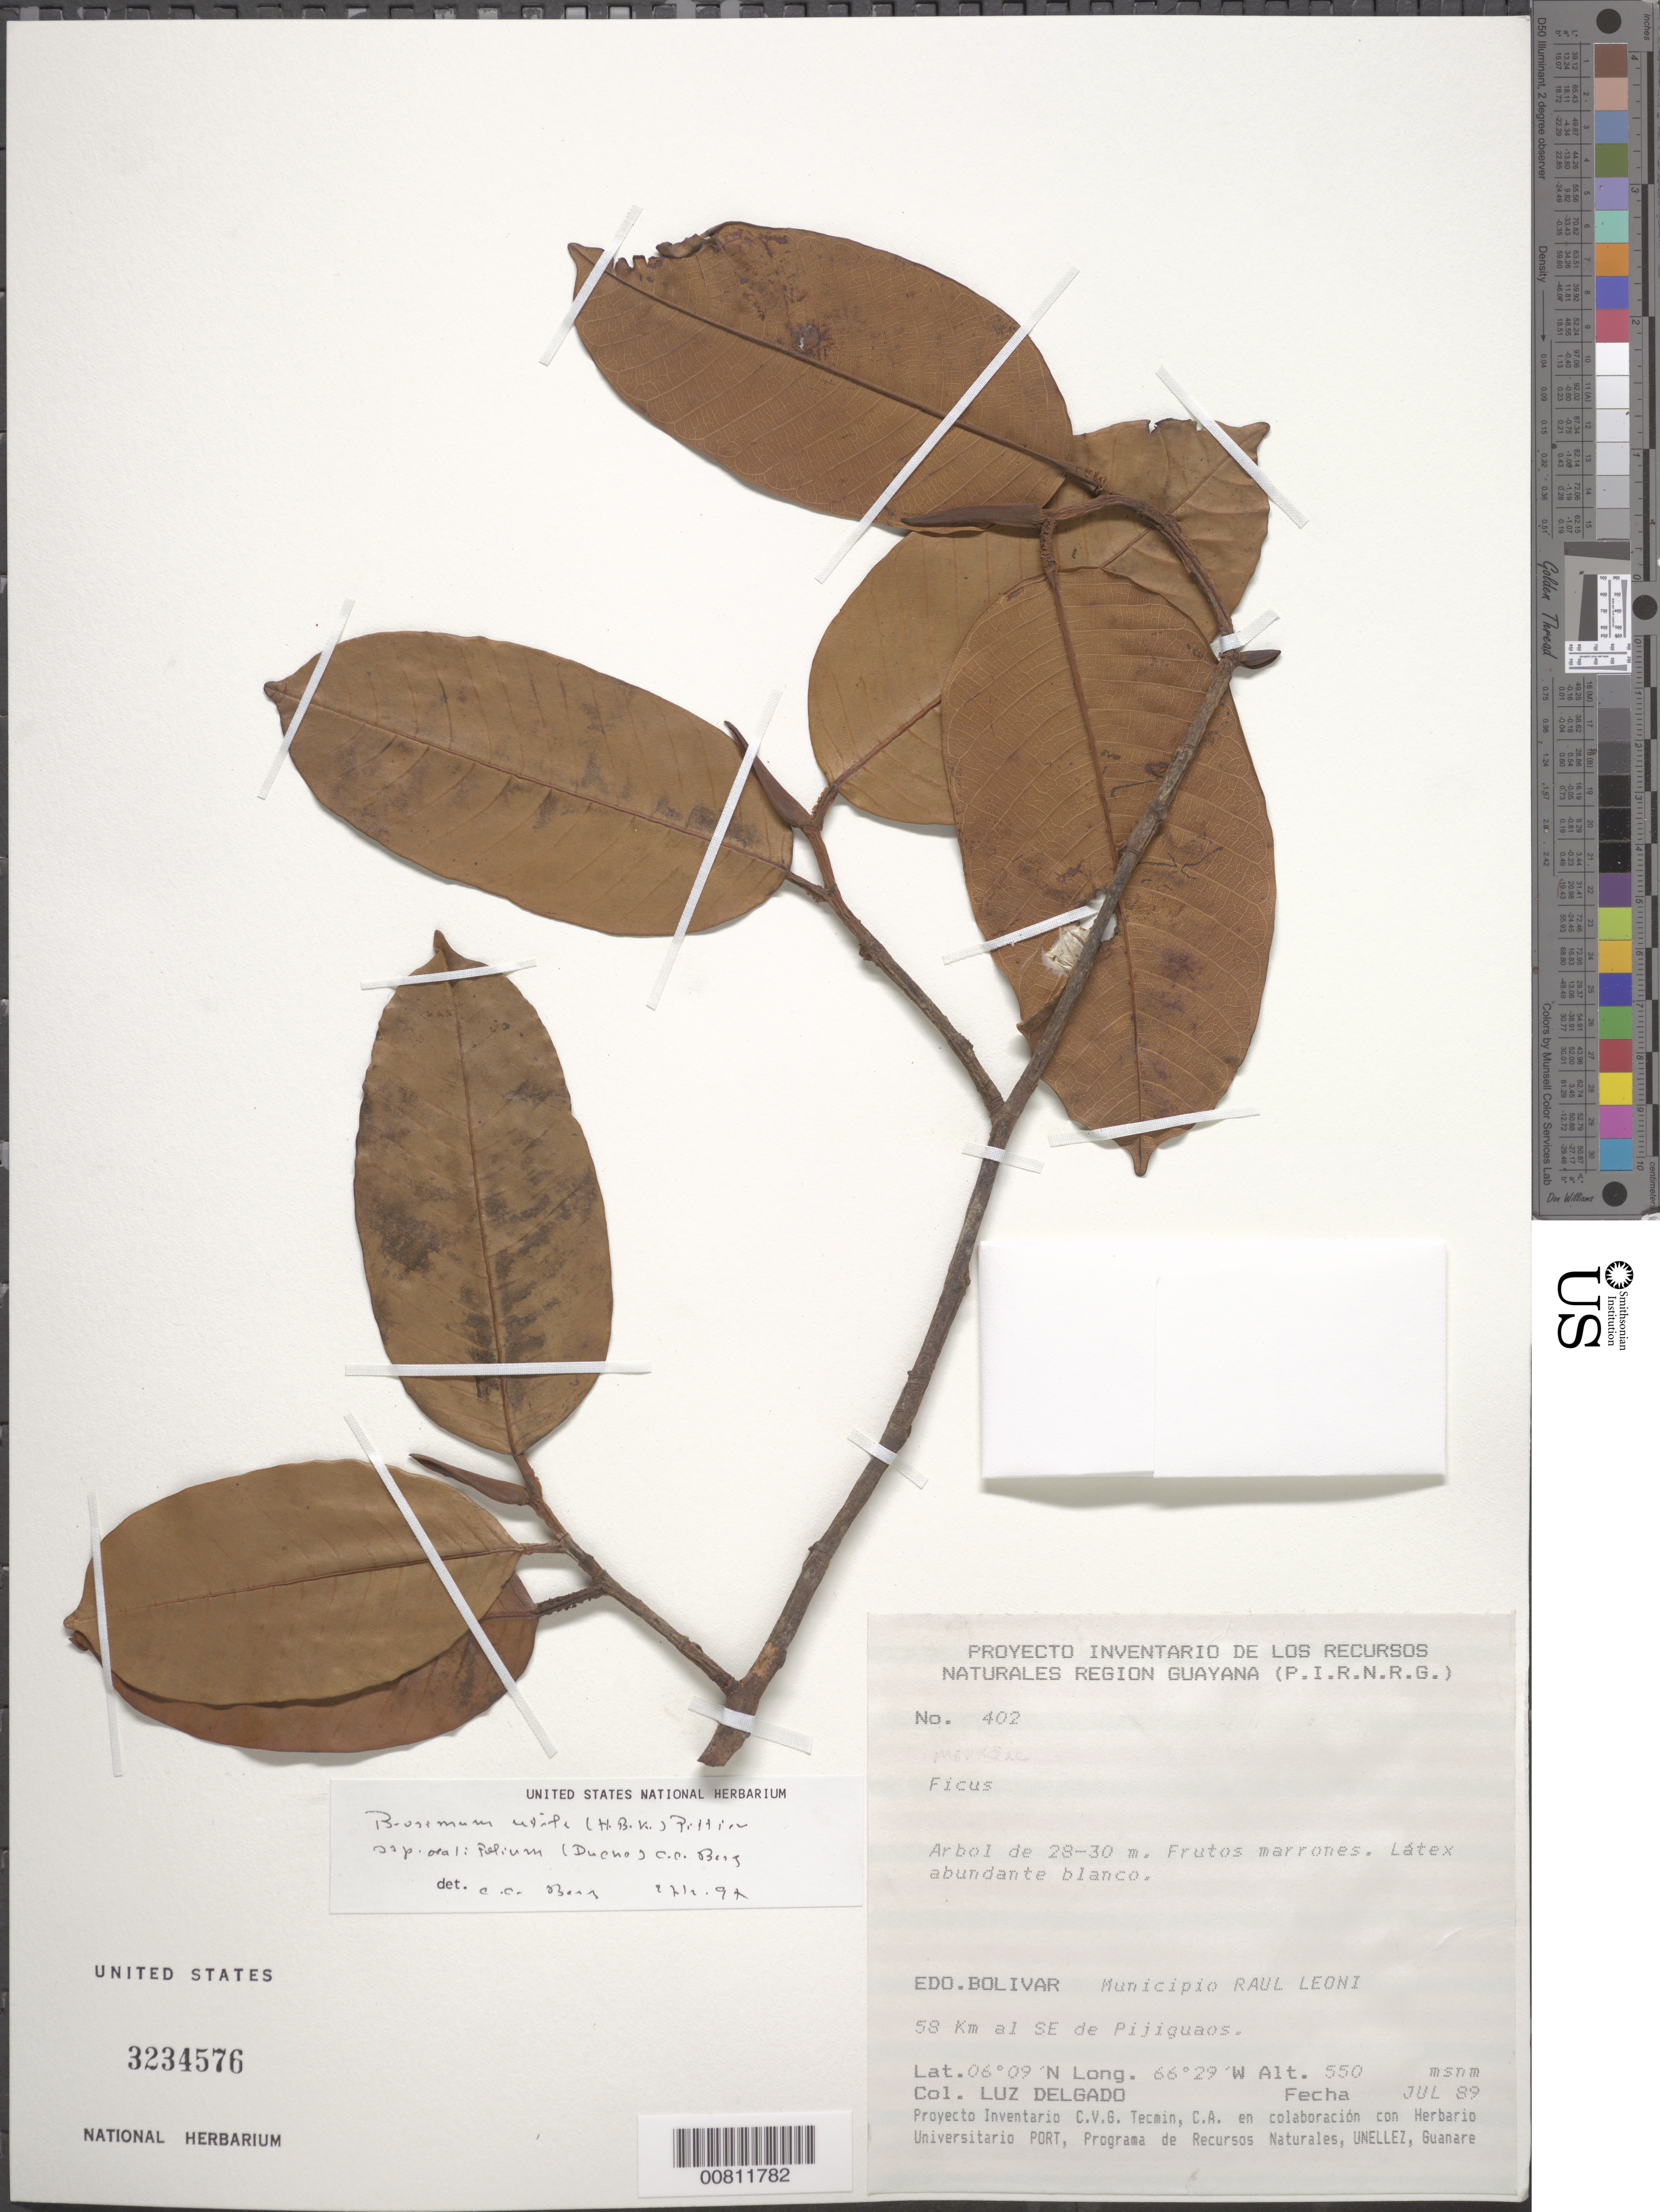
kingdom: Plantae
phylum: Tracheophyta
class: Magnoliopsida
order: Rosales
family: Moraceae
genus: Brosimum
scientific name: Brosimum utile subsp. ovatifolium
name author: (Ducke) C.C. Berg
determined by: Berg, C. C.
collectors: L. Delgado V.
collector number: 402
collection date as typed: Jul-89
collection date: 1989-07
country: Venezuela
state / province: Bolívar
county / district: Angostura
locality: Mun. Raúl Leoni [=Angostura], 58 km SE of Pijiguaos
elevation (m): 550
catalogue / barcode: US 3234576